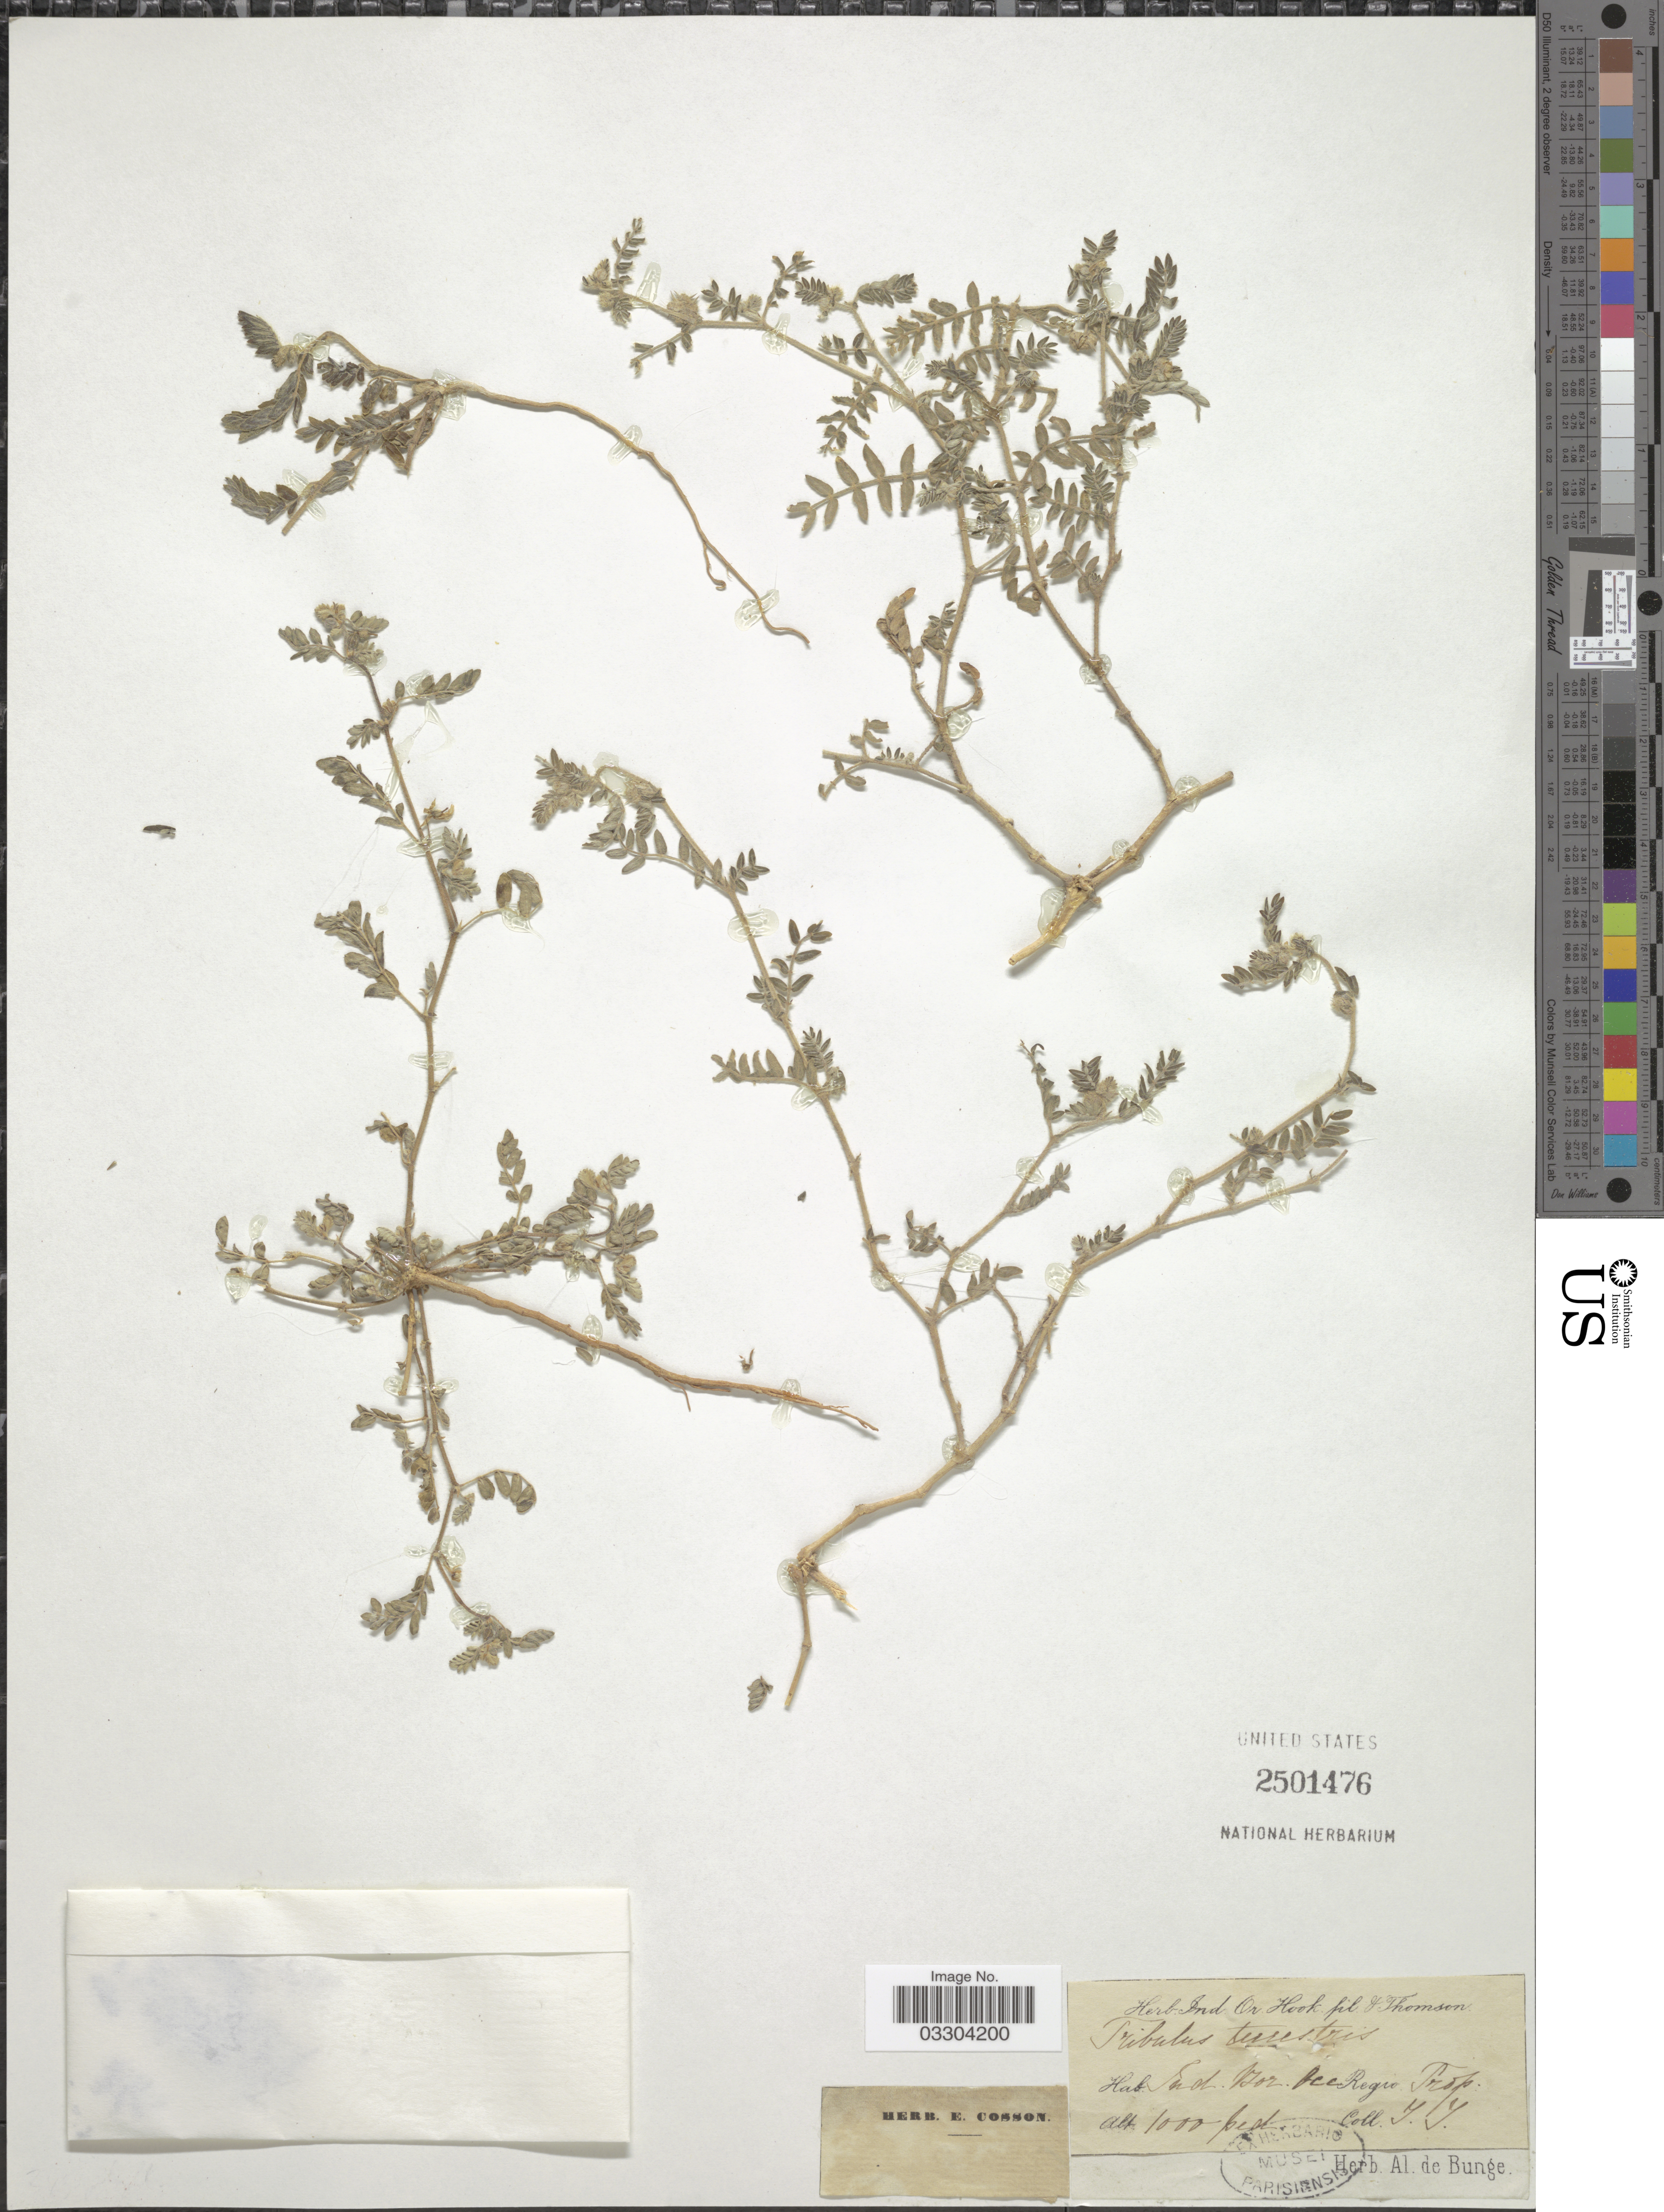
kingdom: Plantae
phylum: Tracheophyta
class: Magnoliopsida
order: Zygophyllales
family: Zygophyllaceae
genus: Tribulus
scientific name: Tribulus terrestris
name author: L.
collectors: T. Thomas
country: India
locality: Ind. Bor. Occ., Regio Trop.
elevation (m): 305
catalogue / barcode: US 2501476